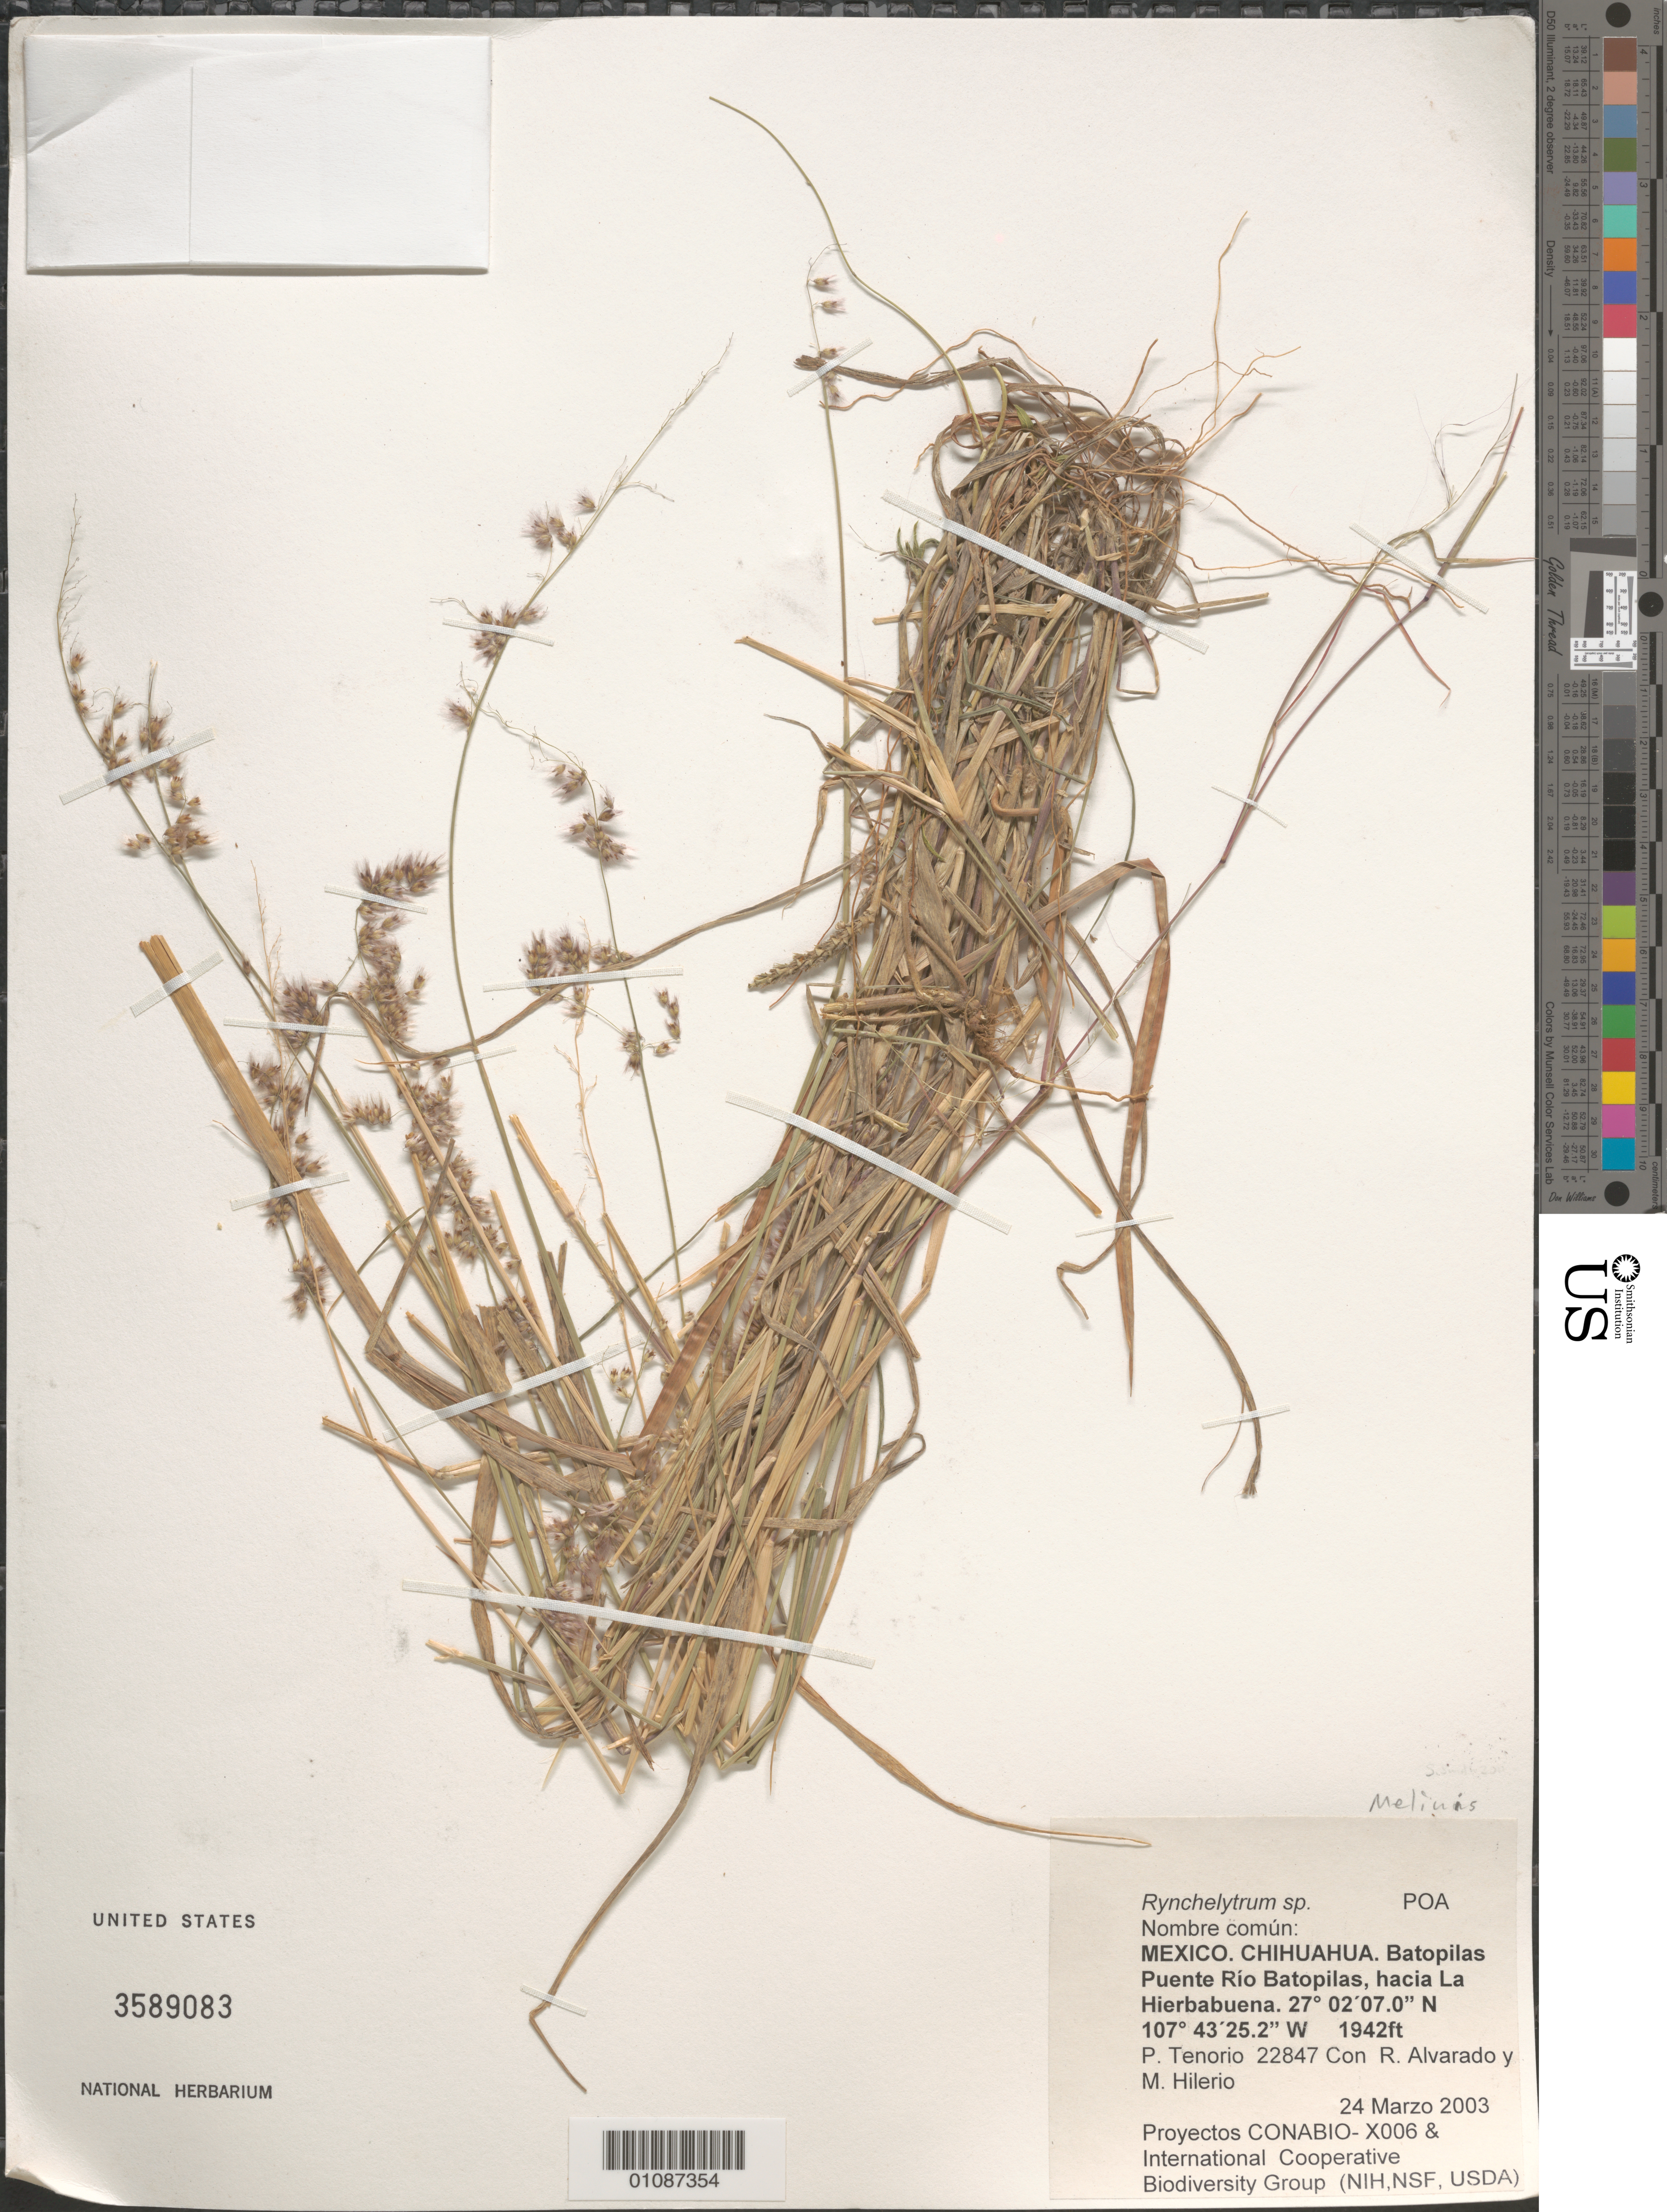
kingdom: Plantae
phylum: Tracheophyta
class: Liliopsida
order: Poales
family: Poaceae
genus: Melinis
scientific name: Melinis sp.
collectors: P. Tenorio L., R. Alvarado & M. Hilerio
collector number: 22847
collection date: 2003-03-24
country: Mexico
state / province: Chihuahua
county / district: Batopilas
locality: Puente Rio Batopilas, hacia La Bierbabuena.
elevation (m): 592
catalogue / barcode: US 3589083